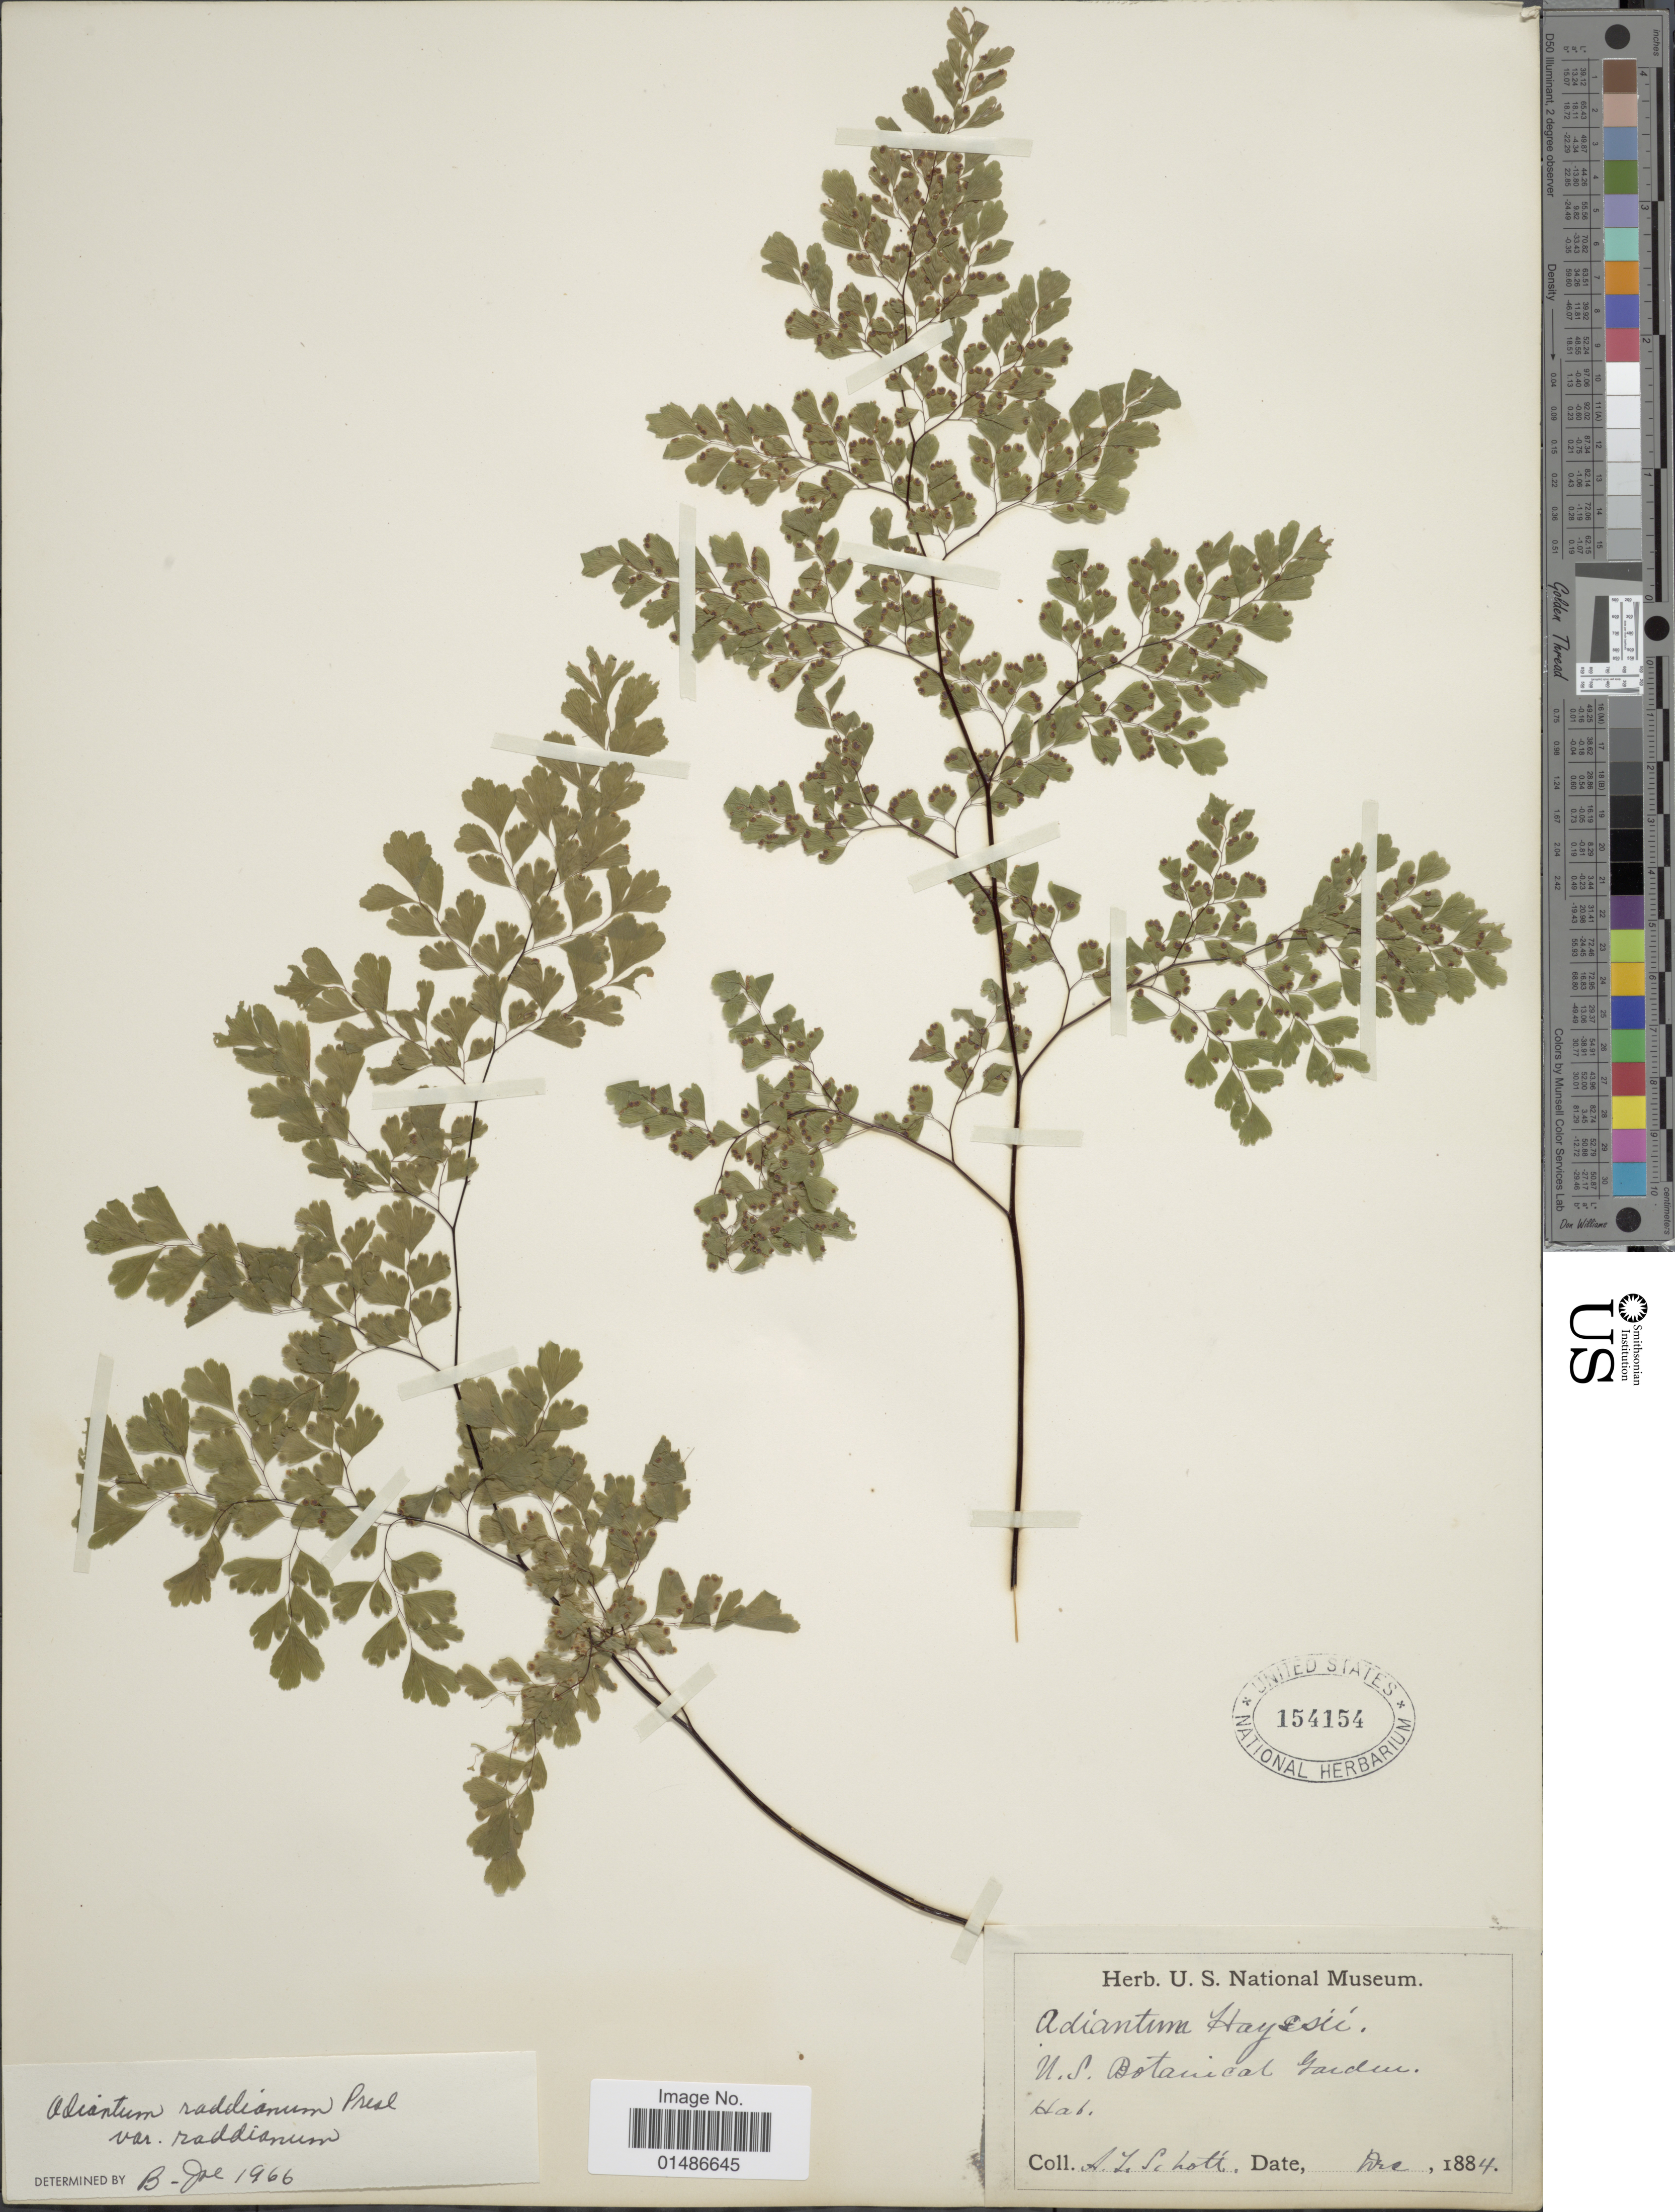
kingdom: Plantae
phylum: Tracheophyta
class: Polypodiopsida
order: Polypodiales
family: Pteridaceae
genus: Adiantum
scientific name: Adiantum raddianum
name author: C. Presl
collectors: A. L. Schott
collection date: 1884-12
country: United States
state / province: District of Columbia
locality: U.S. Botanical Garden.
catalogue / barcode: US 154154